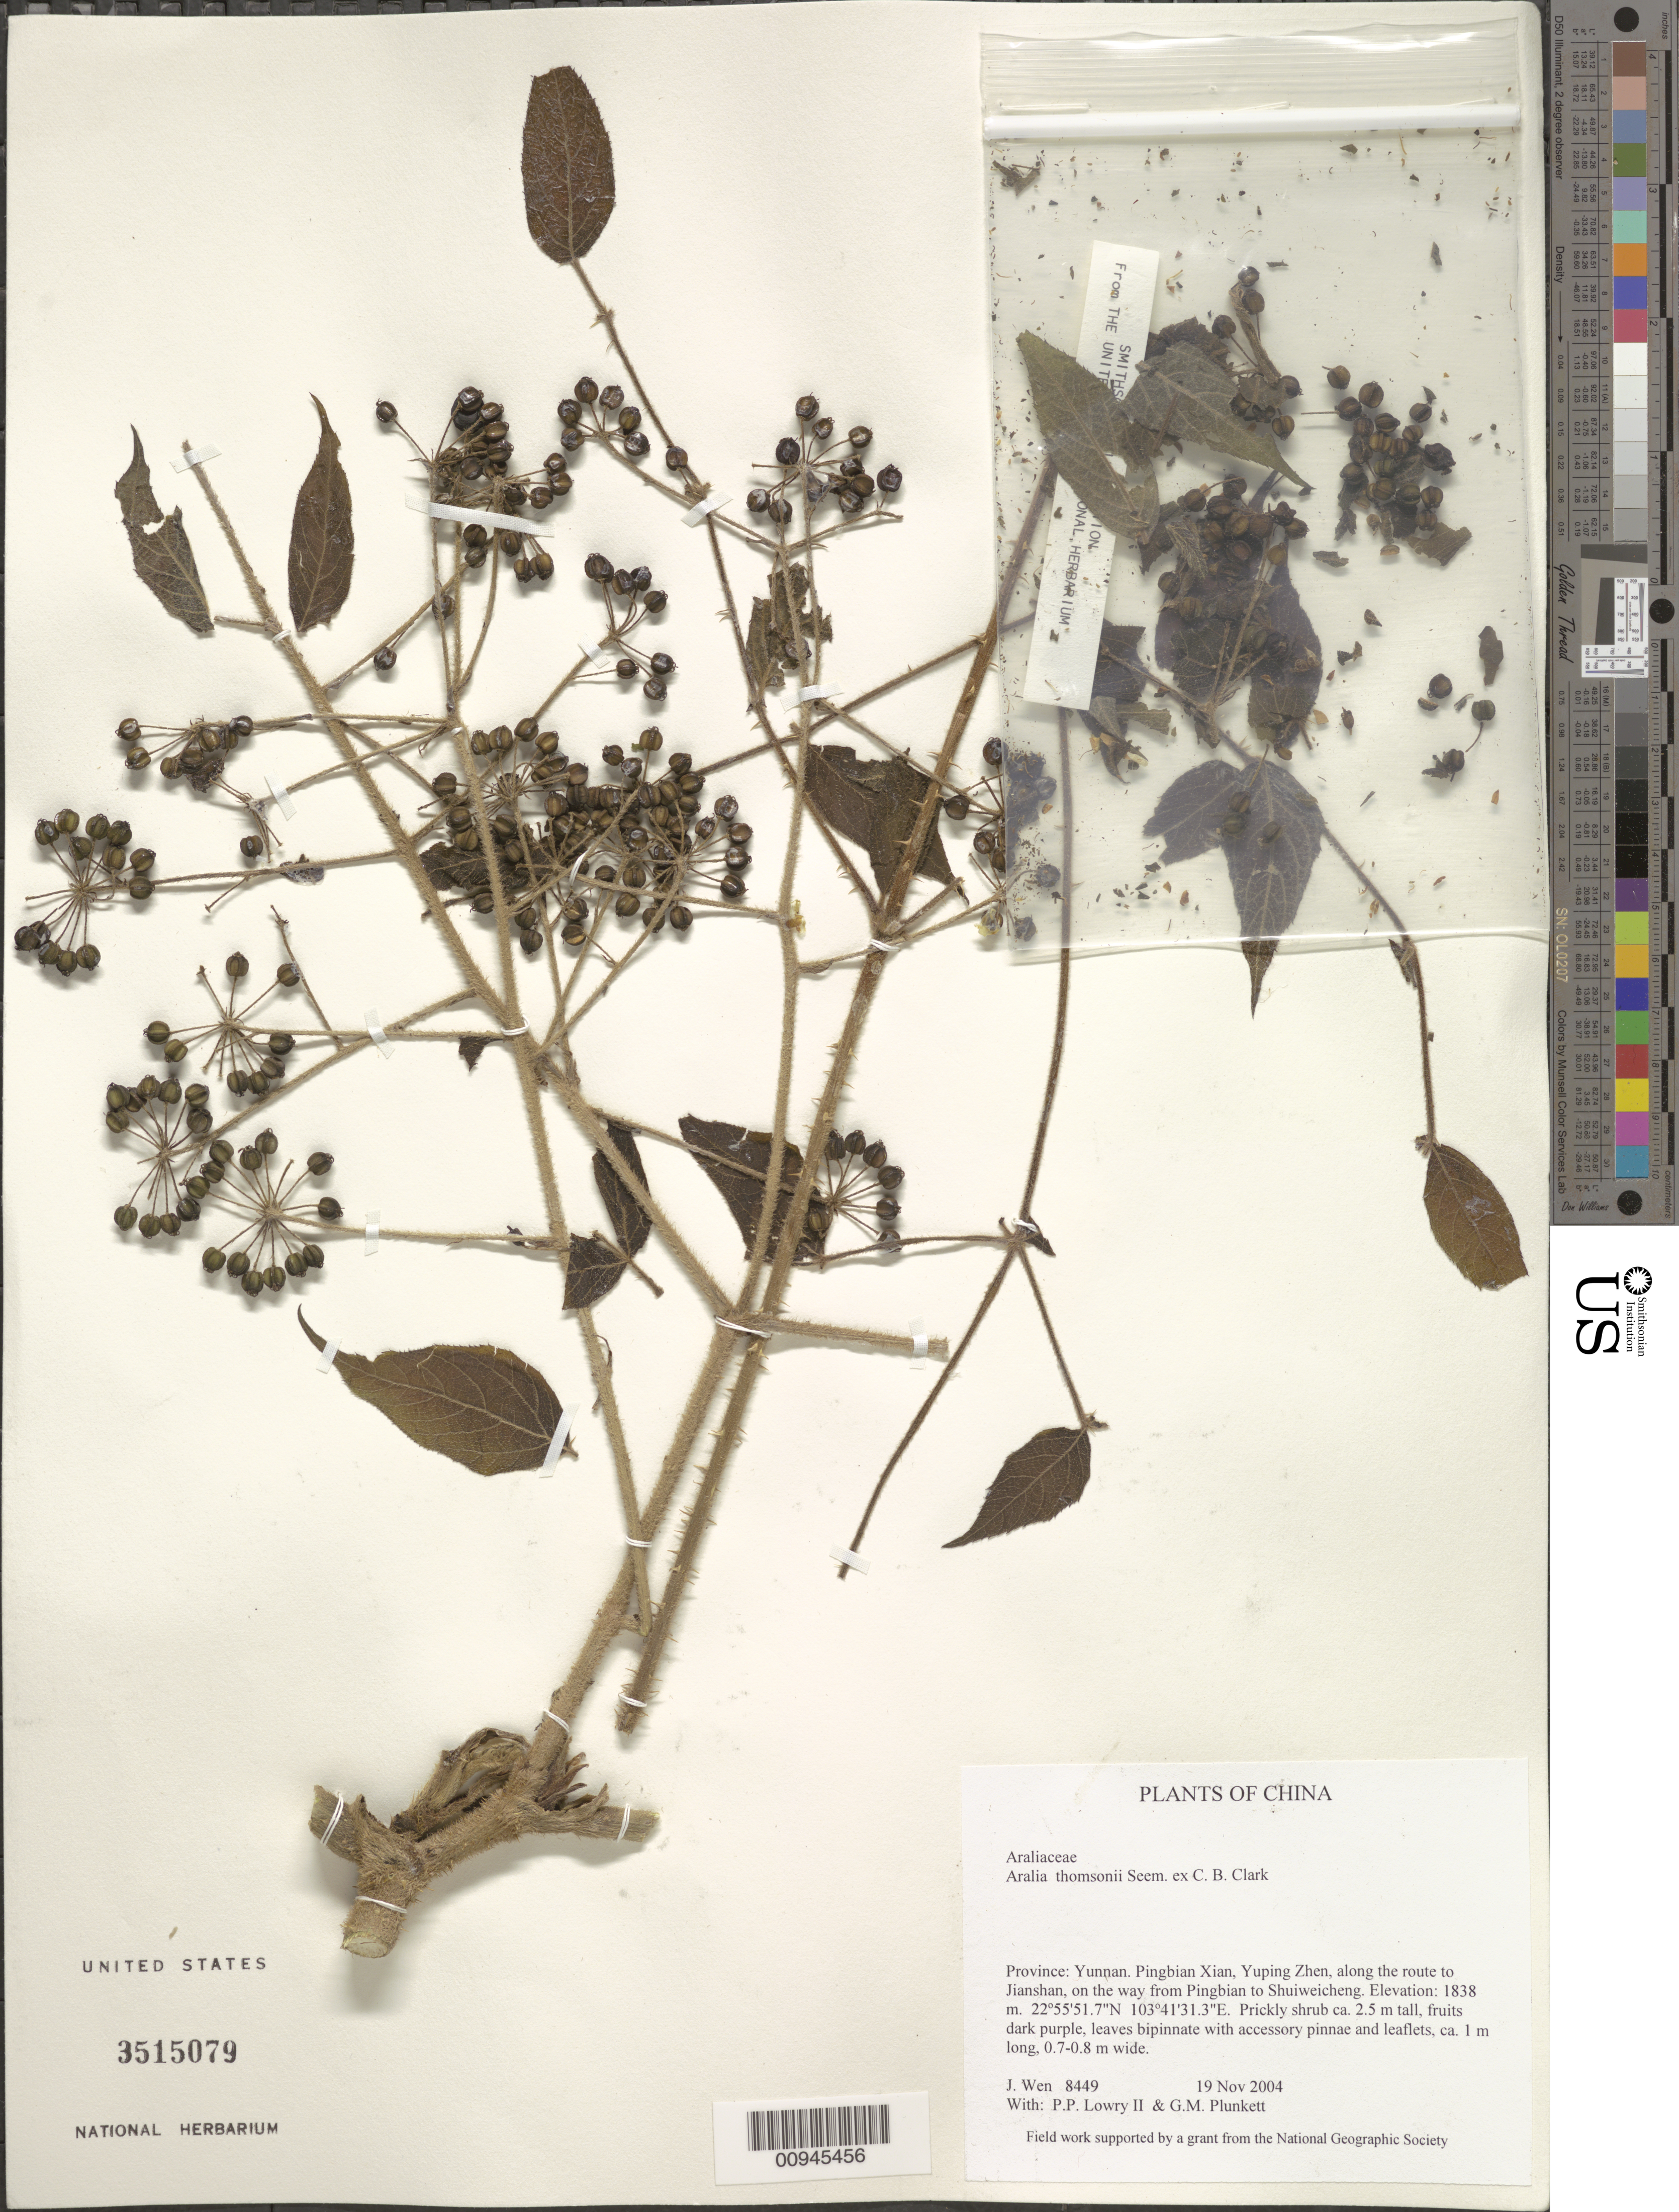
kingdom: Plantae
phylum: Tracheophyta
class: Magnoliopsida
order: Apiales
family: Araliaceae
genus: Aralia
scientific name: Aralia thomsonii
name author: Seem. ex C.B. Clarke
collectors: J. Wen, P. P. Lowry & G. M. Plunkett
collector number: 8449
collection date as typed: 19 Nov 2004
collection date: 2004-11-19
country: China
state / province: Yunnan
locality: Pingbian Xian, Yuping Zhen, along the route to Jianshan, on the way from Pingbian to Shuiweicheng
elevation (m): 1838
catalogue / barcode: US 3515079